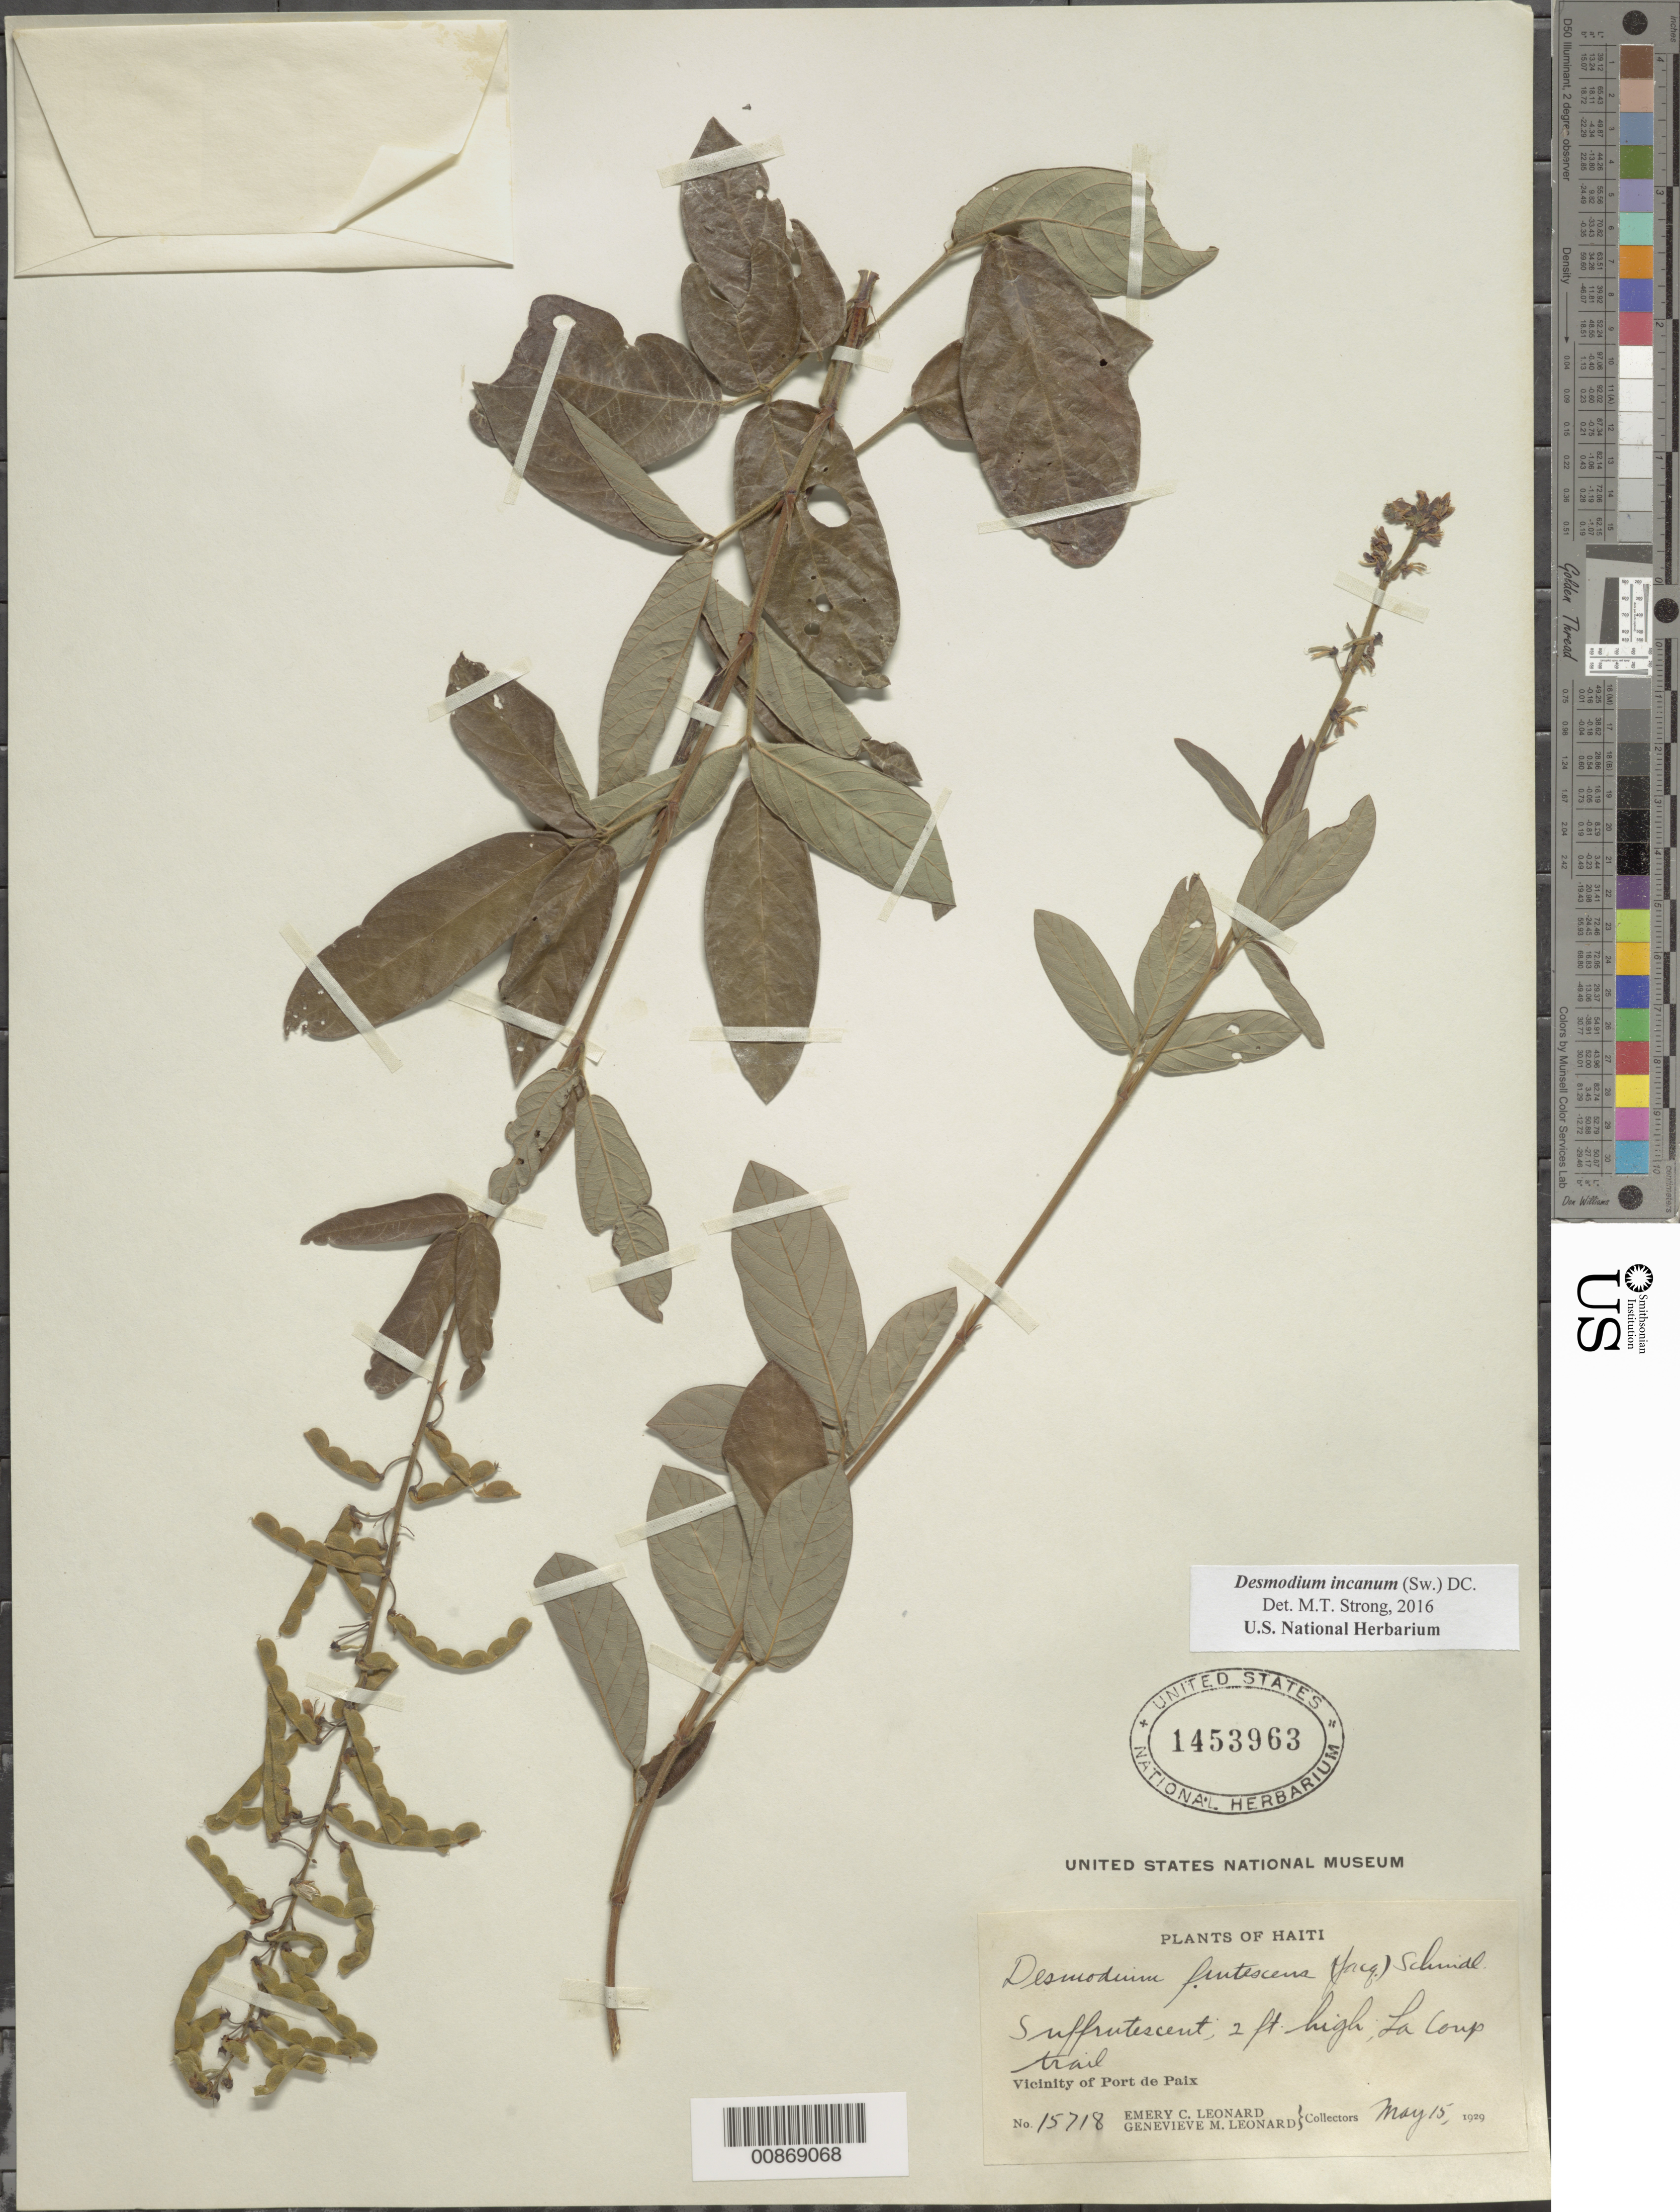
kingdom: Plantae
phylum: Tracheophyta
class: Magnoliopsida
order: Fabales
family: Fabaceae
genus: Desmodium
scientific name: Desmodium incanum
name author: (Sw.) DC.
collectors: E. C. Leonard & G. M. Leonard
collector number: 15718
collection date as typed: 15 May 1929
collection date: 1929-05-15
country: Haiti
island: Hispaniola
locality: Vicinity of Port-de-Paix. La Coup trail.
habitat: Trail.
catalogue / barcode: US 1453963